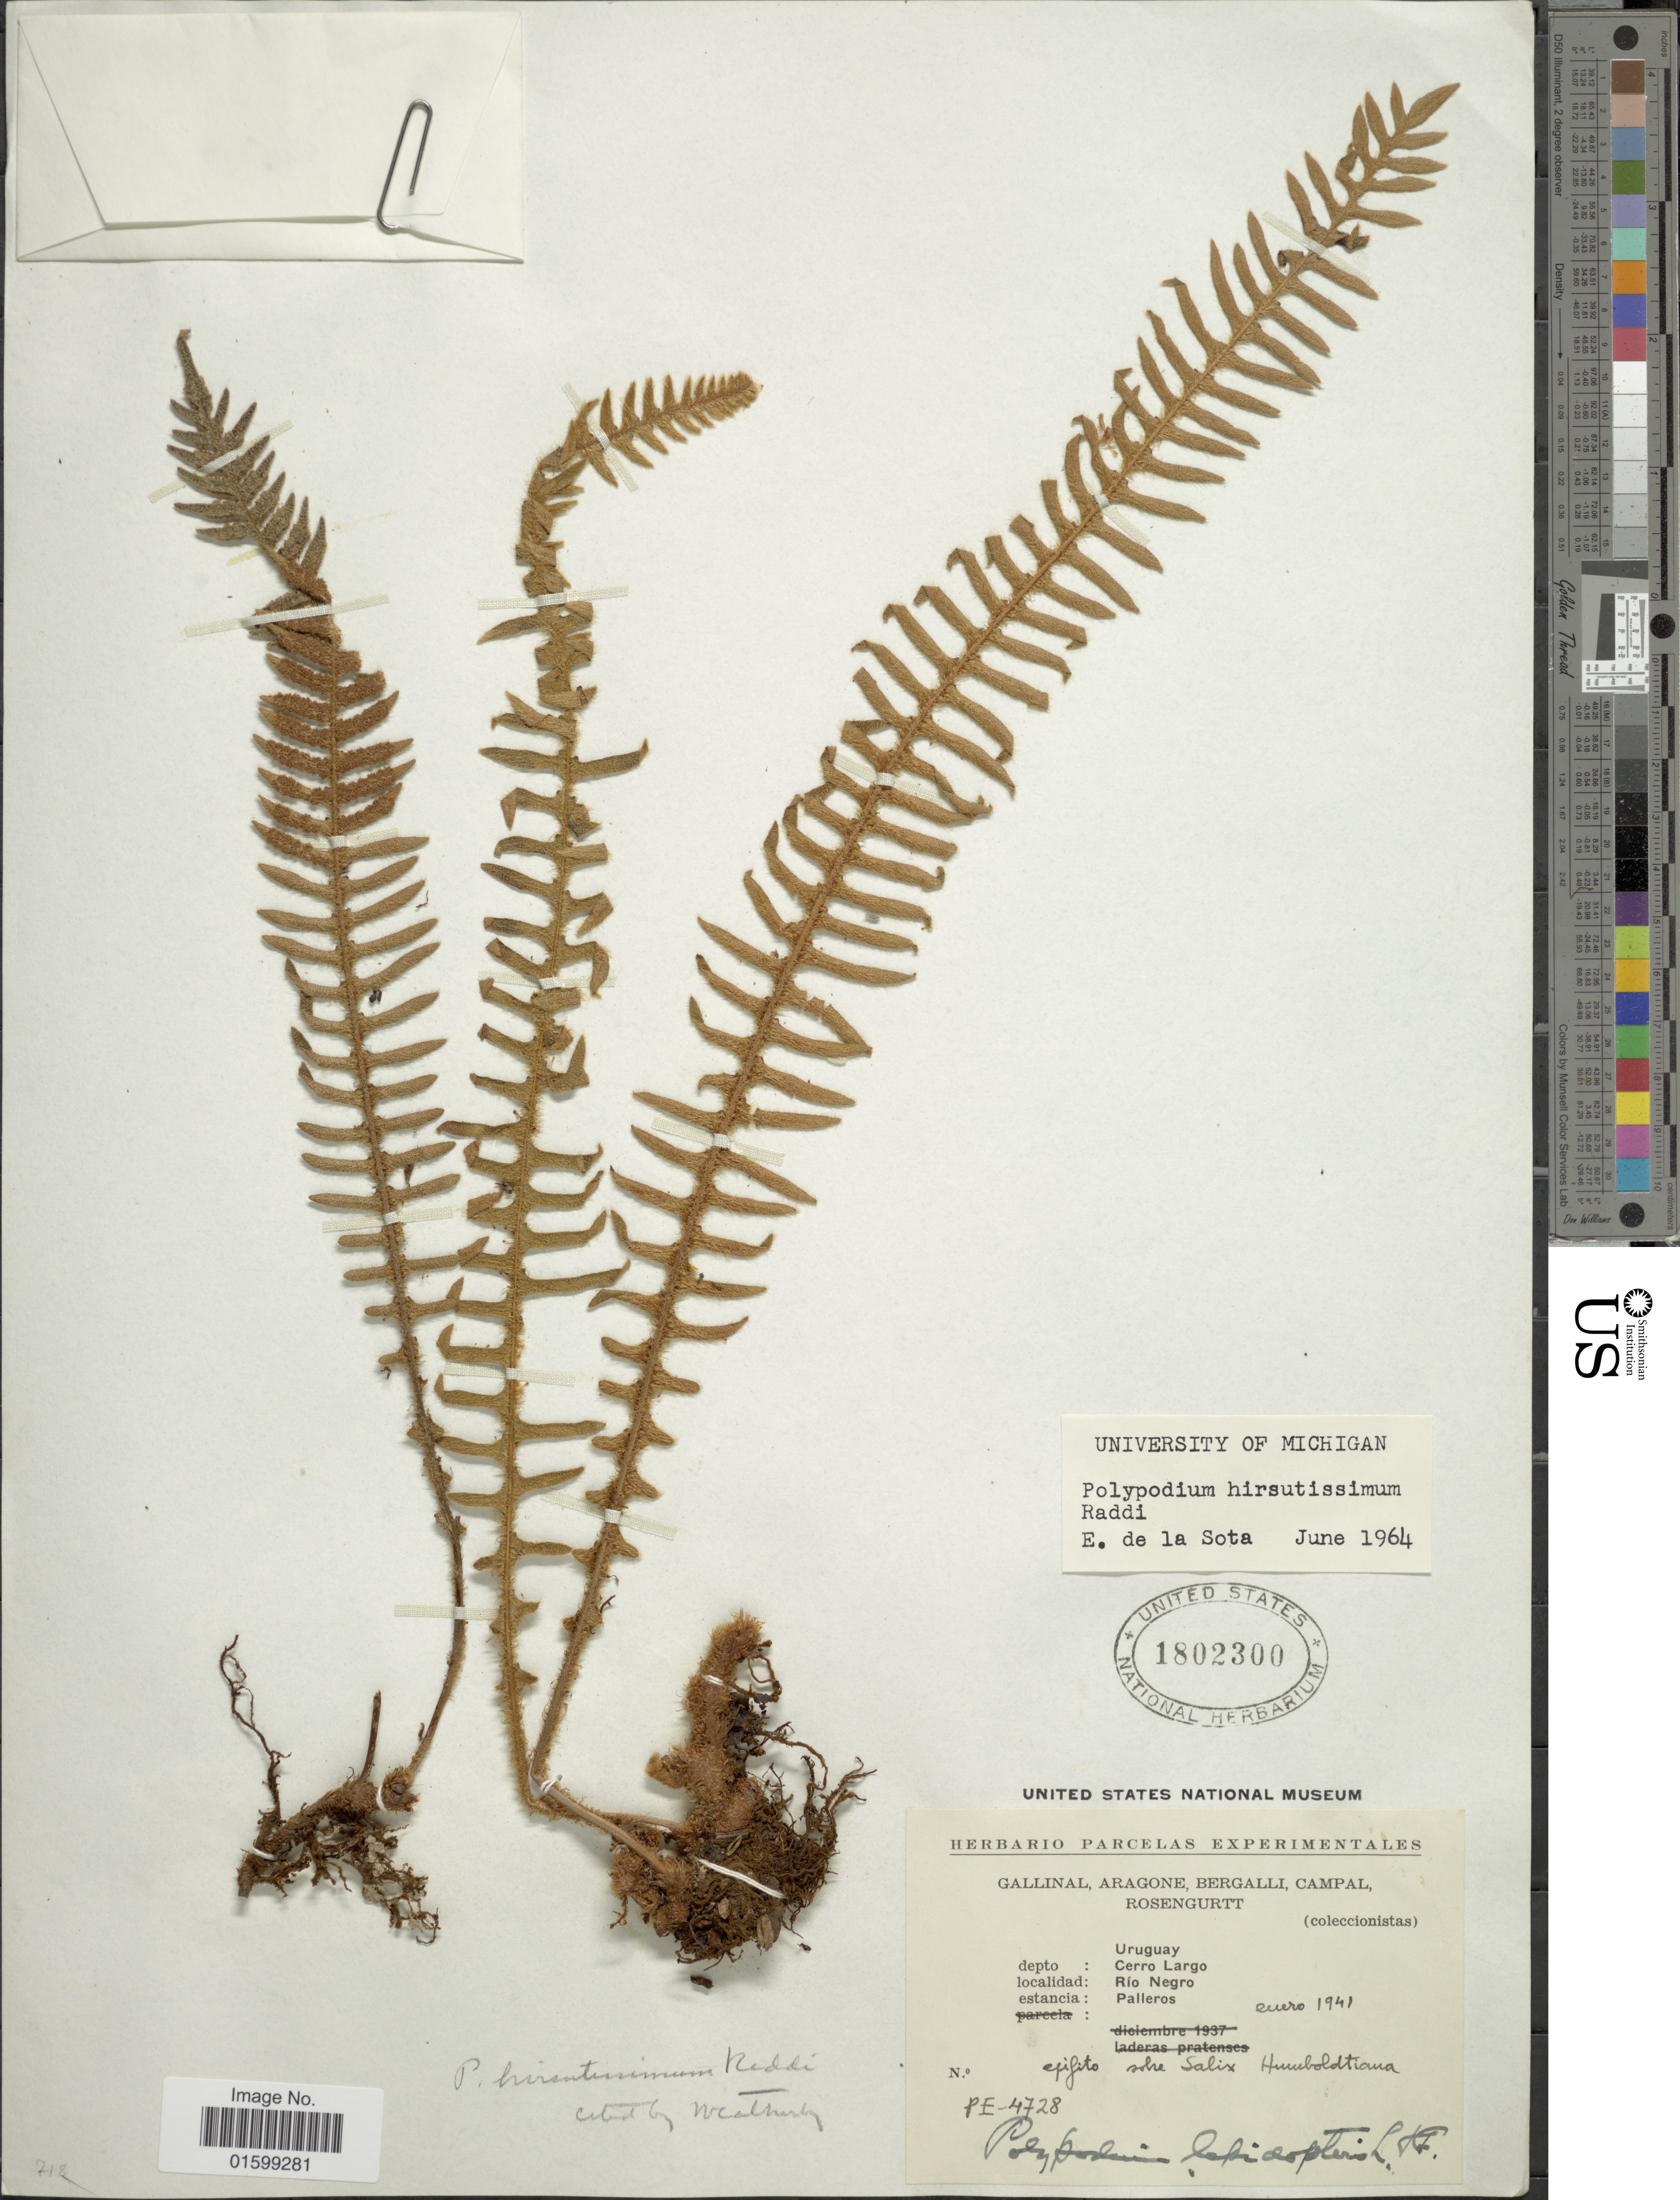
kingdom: Plantae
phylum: Tracheophyta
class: Polypodiopsida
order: Polypodiales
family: Polypodiaceae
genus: Pleopeltis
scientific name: Pleopeltis hirsutissima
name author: (Raddi) de la Sota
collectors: -. Gallinal, -- Aragone, -- Bergalli, -- Campal & Rosengurtt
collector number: PE-4728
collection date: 1941-01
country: Uruguay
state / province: Rio Negro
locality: Depto: Cerro Largo, Río Negro, estancia Palleros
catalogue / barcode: US 1802300